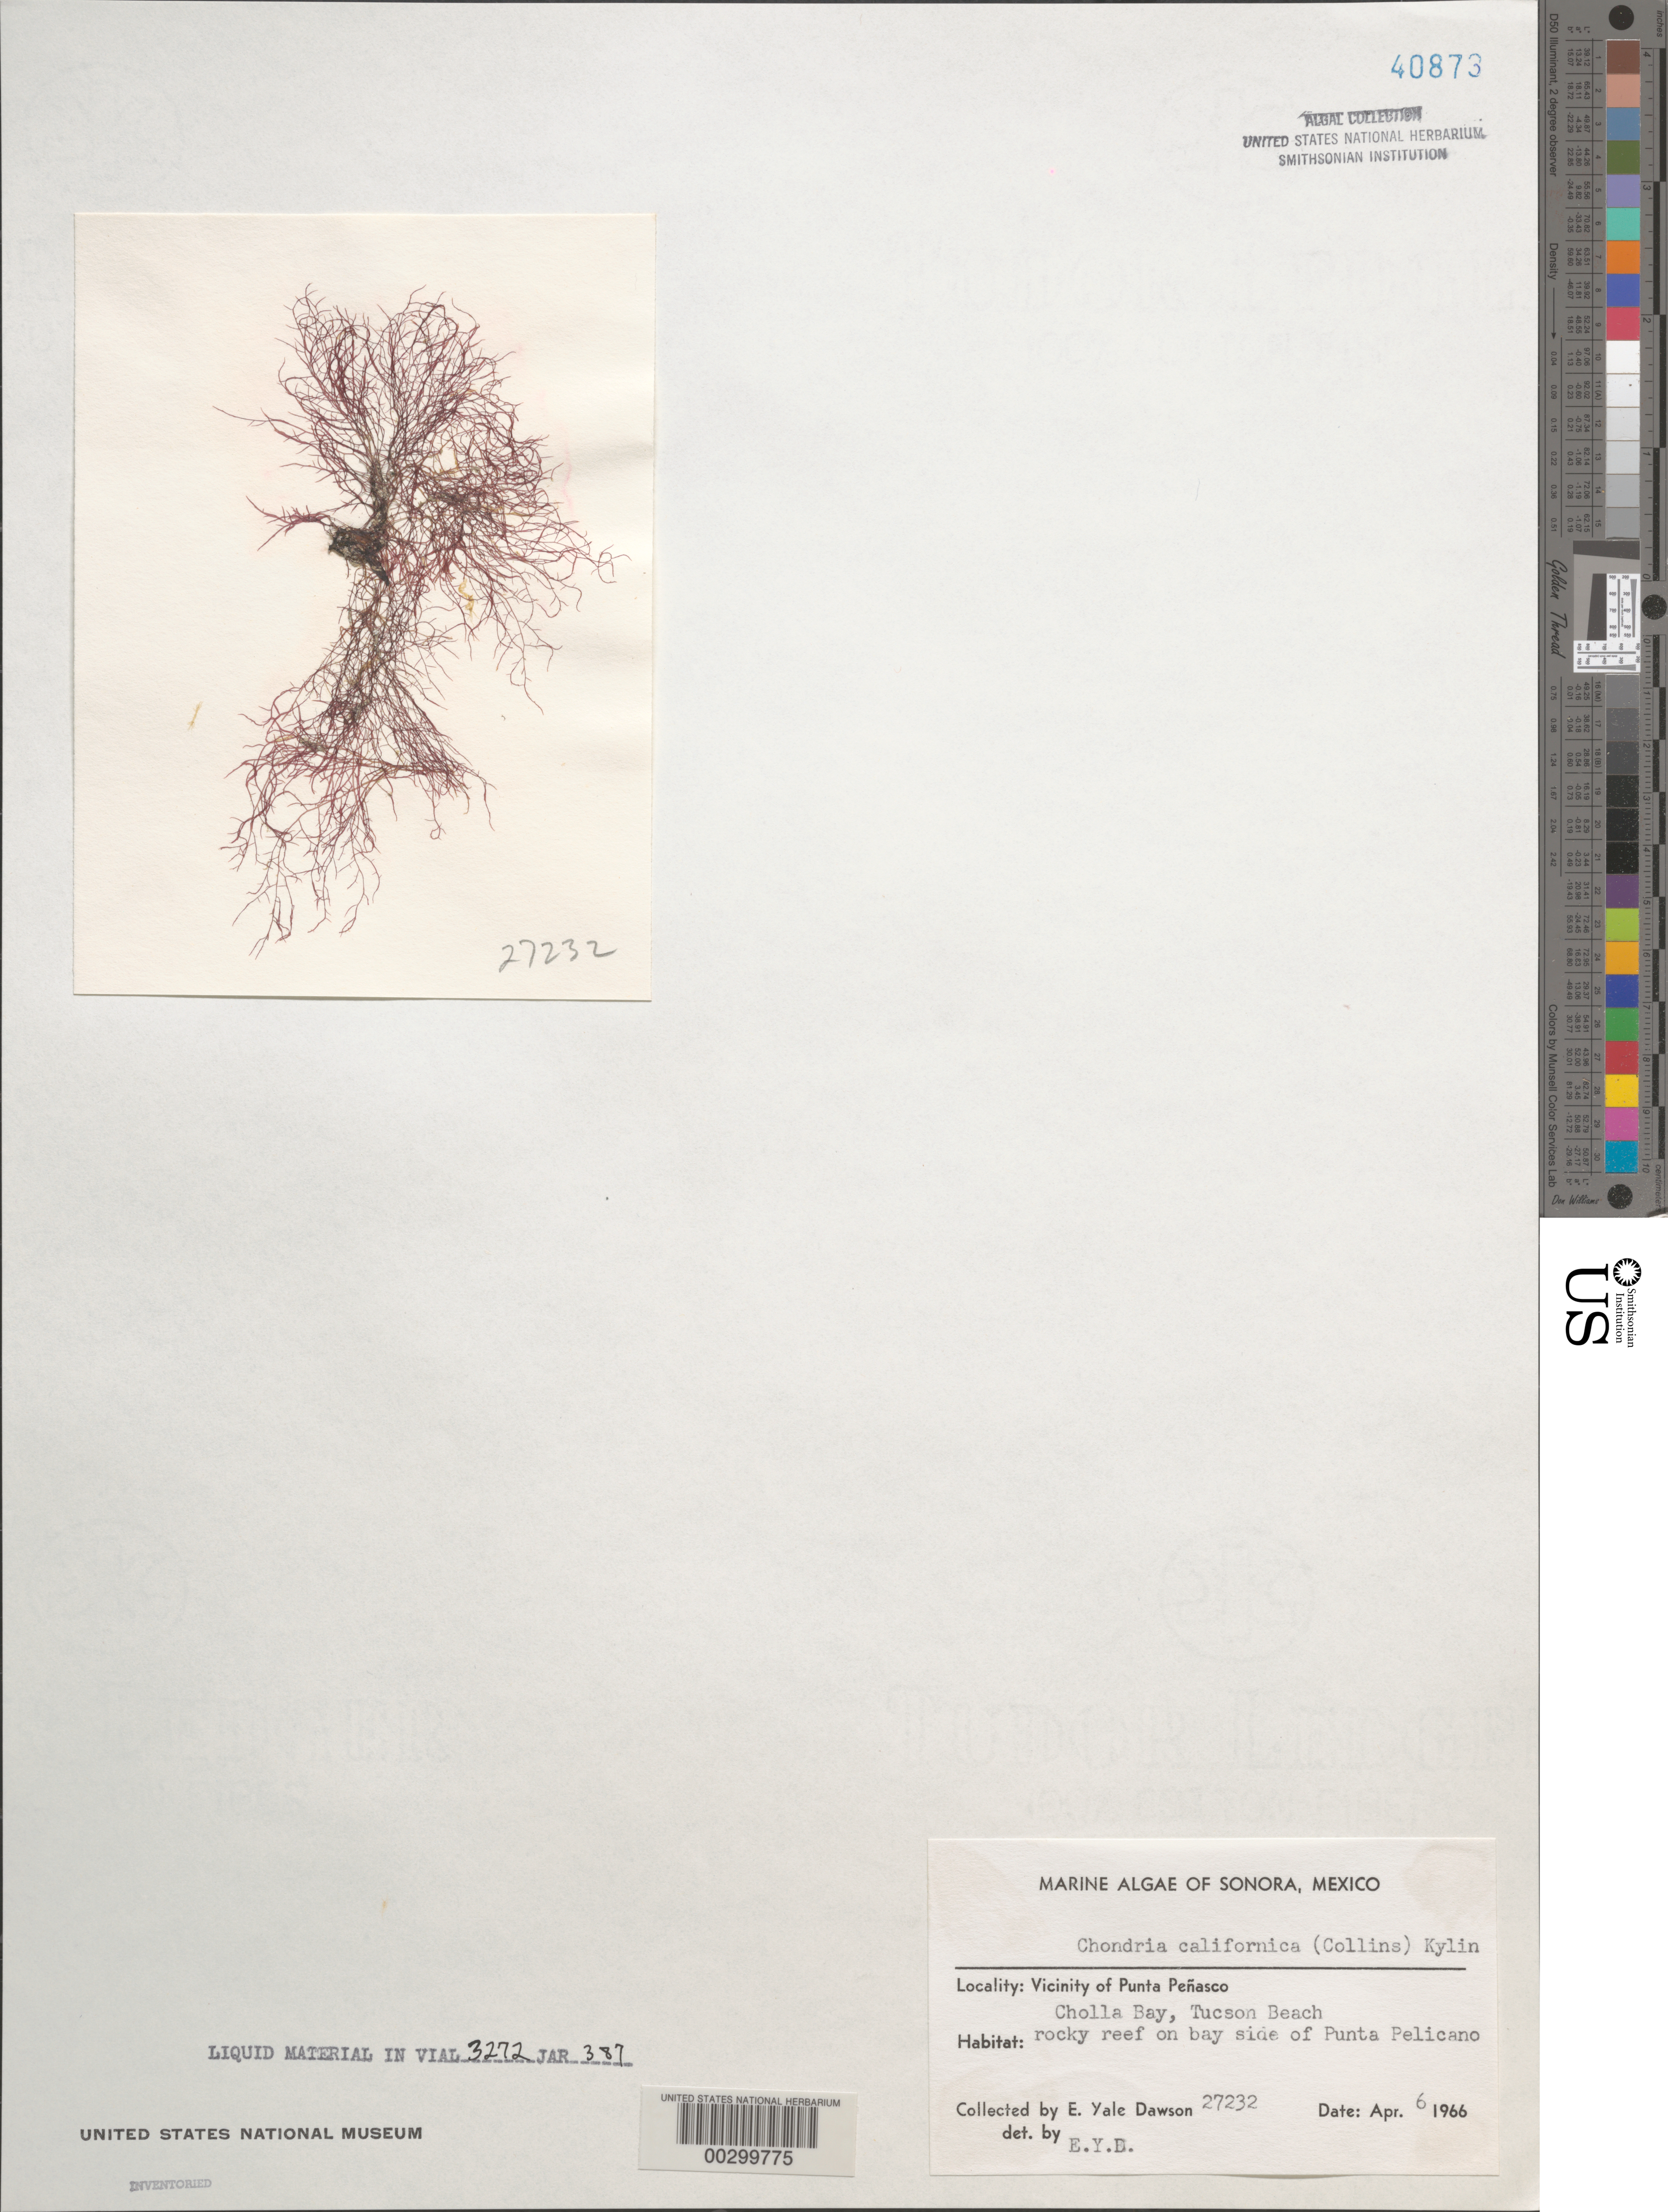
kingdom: Plantae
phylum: Rhodophyta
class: Florideophyceae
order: Ceramiales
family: Rhodomelaceae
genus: Chondria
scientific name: Chondria acrorhizophora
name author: Setch. & N.L. Gardner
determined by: Algae name updating Project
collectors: E. Y. Dawson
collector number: EYD 27232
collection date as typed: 06 Apr 1966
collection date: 1966-04-06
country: Mexico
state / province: Sonora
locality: Cholla Bay, Tucson Beach, Punta Pelicano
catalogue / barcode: US 40873